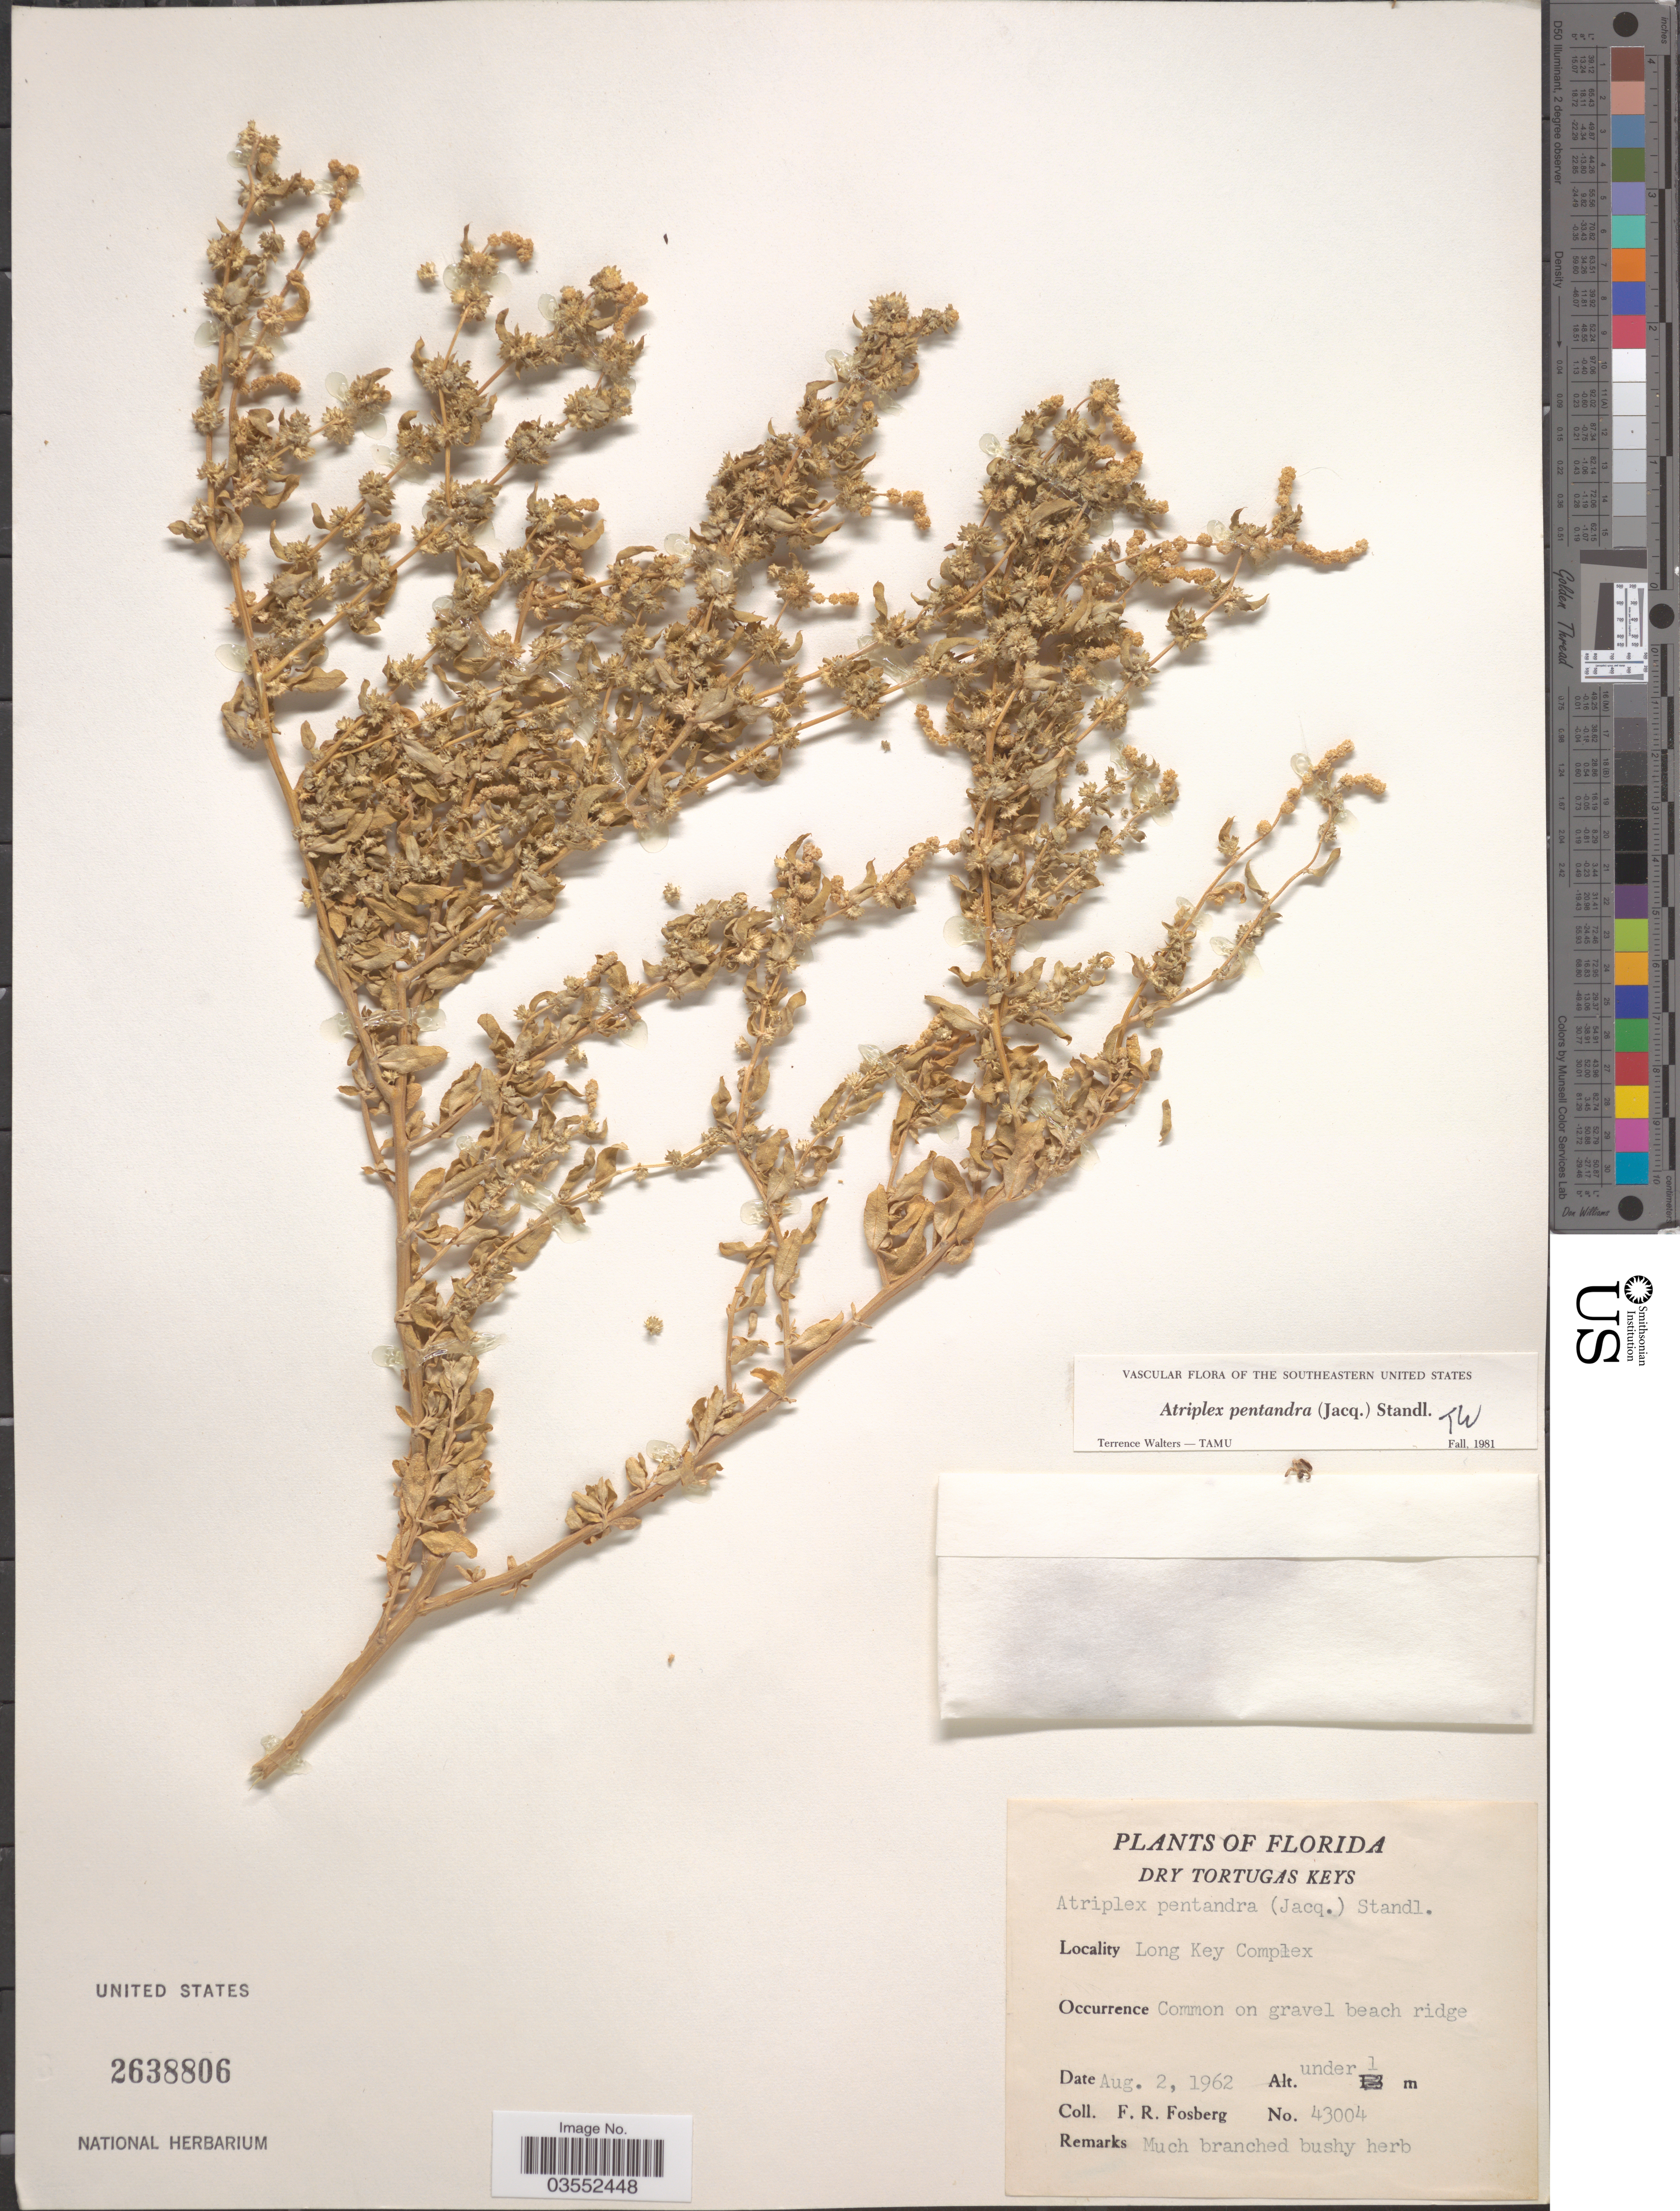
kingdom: Plantae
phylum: Tracheophyta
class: Magnoliopsida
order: Caryophyllales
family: Amaranthaceae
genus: Atriplex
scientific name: Atriplex pentandra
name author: (Jacq.) Standl.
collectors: F. R. Fosberg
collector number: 43004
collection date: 1962-08-02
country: United States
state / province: Florida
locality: Dry Tortugas Keys. Long Key Complex. Common on gravel beach ridge.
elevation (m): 1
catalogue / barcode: US 2638806